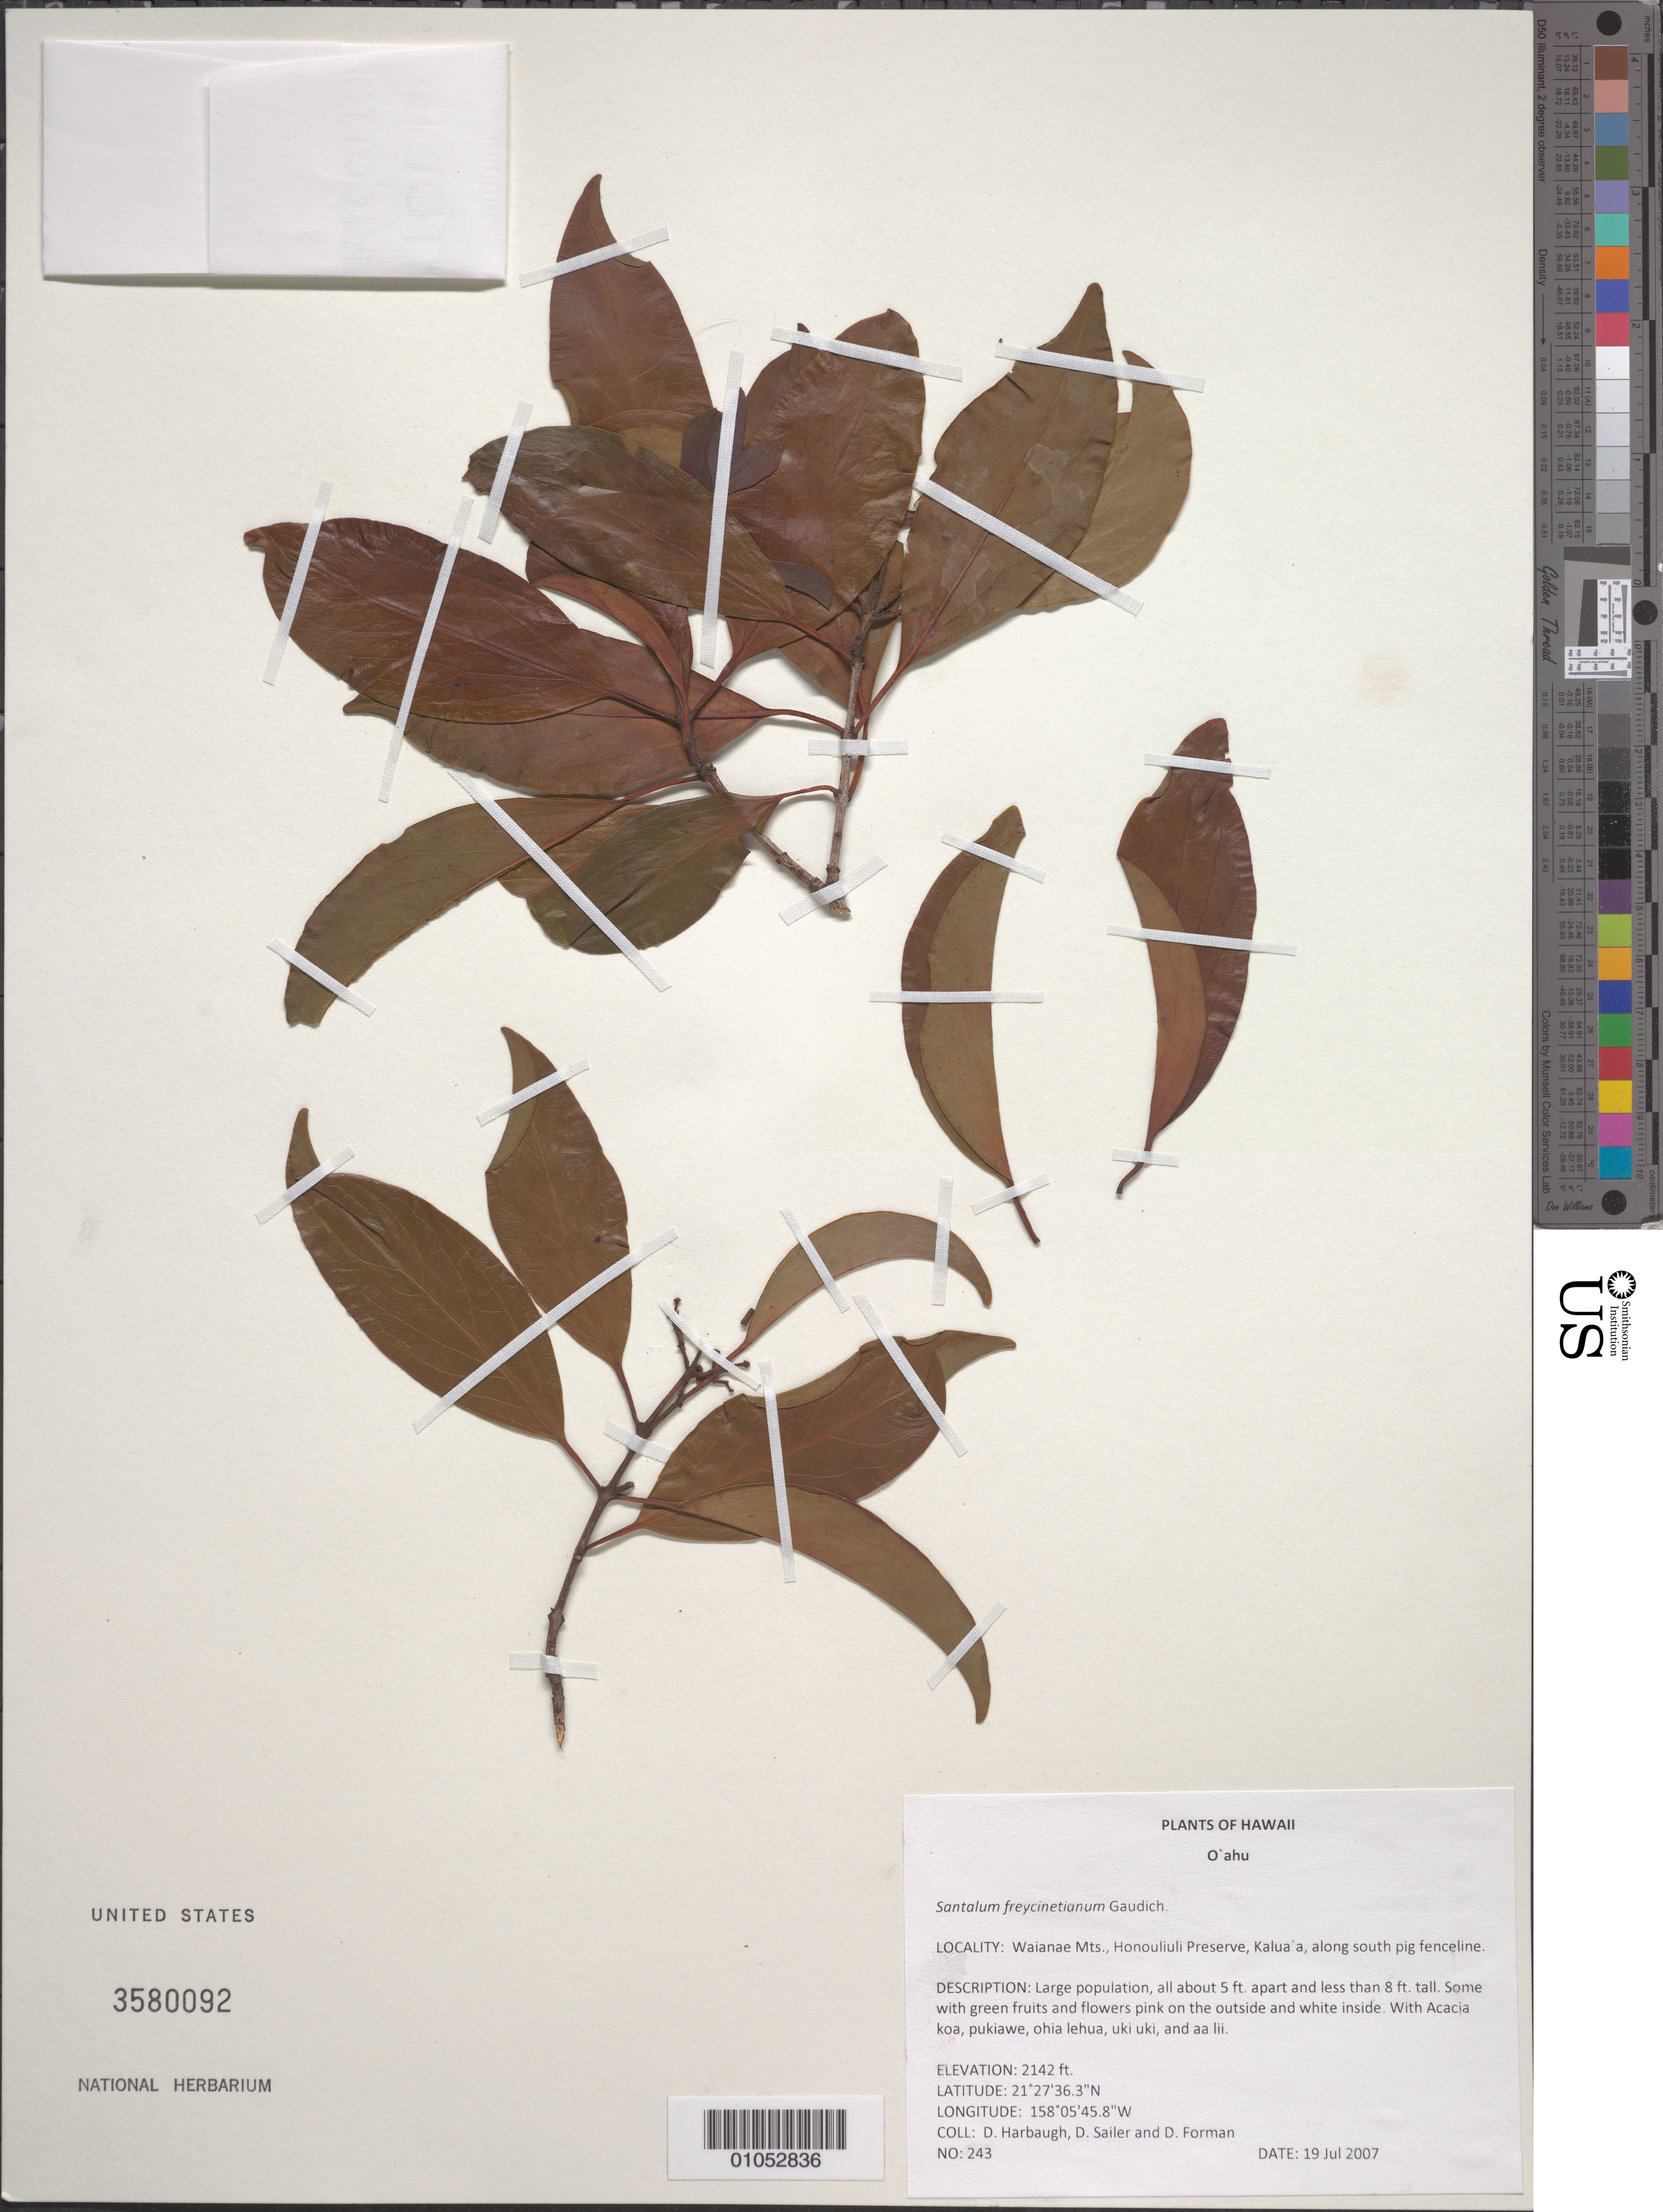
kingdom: Plantae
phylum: Tracheophyta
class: Magnoliopsida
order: Santalales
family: Santalaceae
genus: Santalum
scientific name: Santalum freycinetianum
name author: Gaudich.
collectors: D. Harbaugh, D. Sailer & D. Forman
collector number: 243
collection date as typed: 19 Jul 2007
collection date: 2007-07-19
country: United States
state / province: Hawaii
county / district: Honolulu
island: Oahu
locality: Waianae Mts., Honouliuli Preserve, Kaluaa along south pig fenceline.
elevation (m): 653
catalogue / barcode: US 3580092